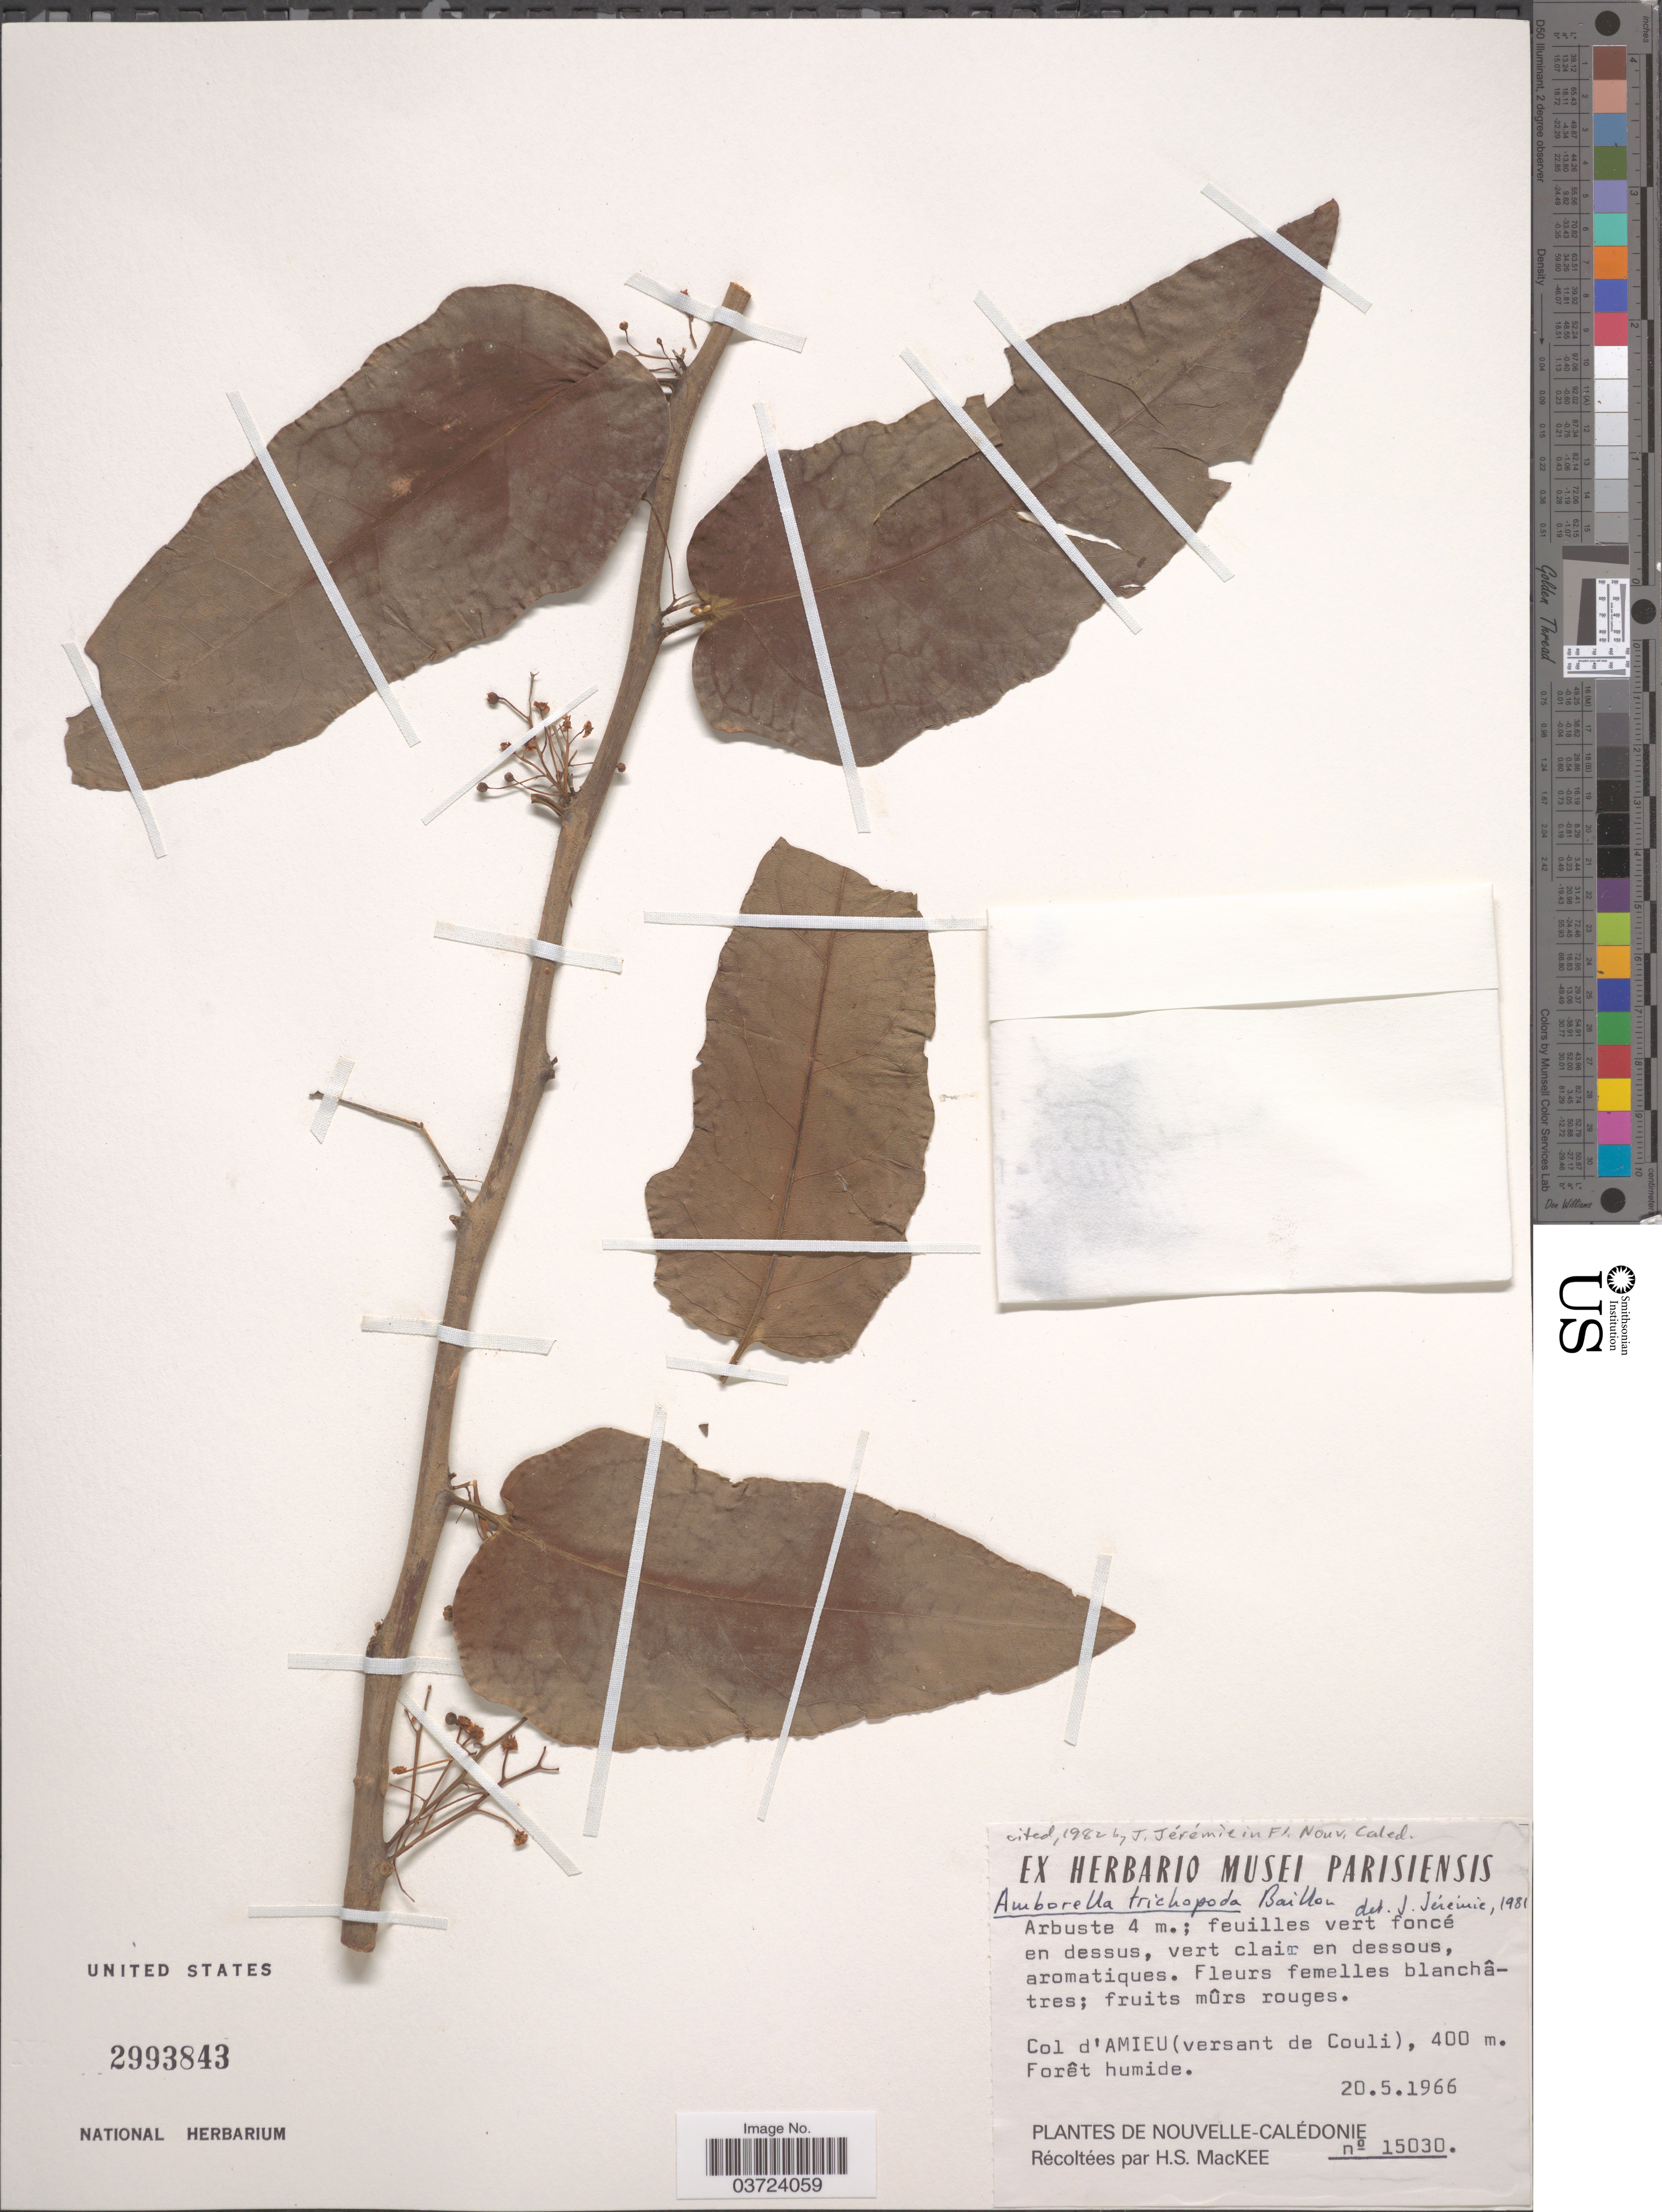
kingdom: Plantae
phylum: Tracheophyta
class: Magnoliopsida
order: Amborellales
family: Amborellaceae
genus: Amborella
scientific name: Amborella trichopoda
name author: Baill.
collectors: H. S. MacKee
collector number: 15030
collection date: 1966-05-20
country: New Caledonia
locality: Col d'Amieu (versant de Couli). Nouvelle-Calédonie.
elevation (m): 400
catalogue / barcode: US 2993834